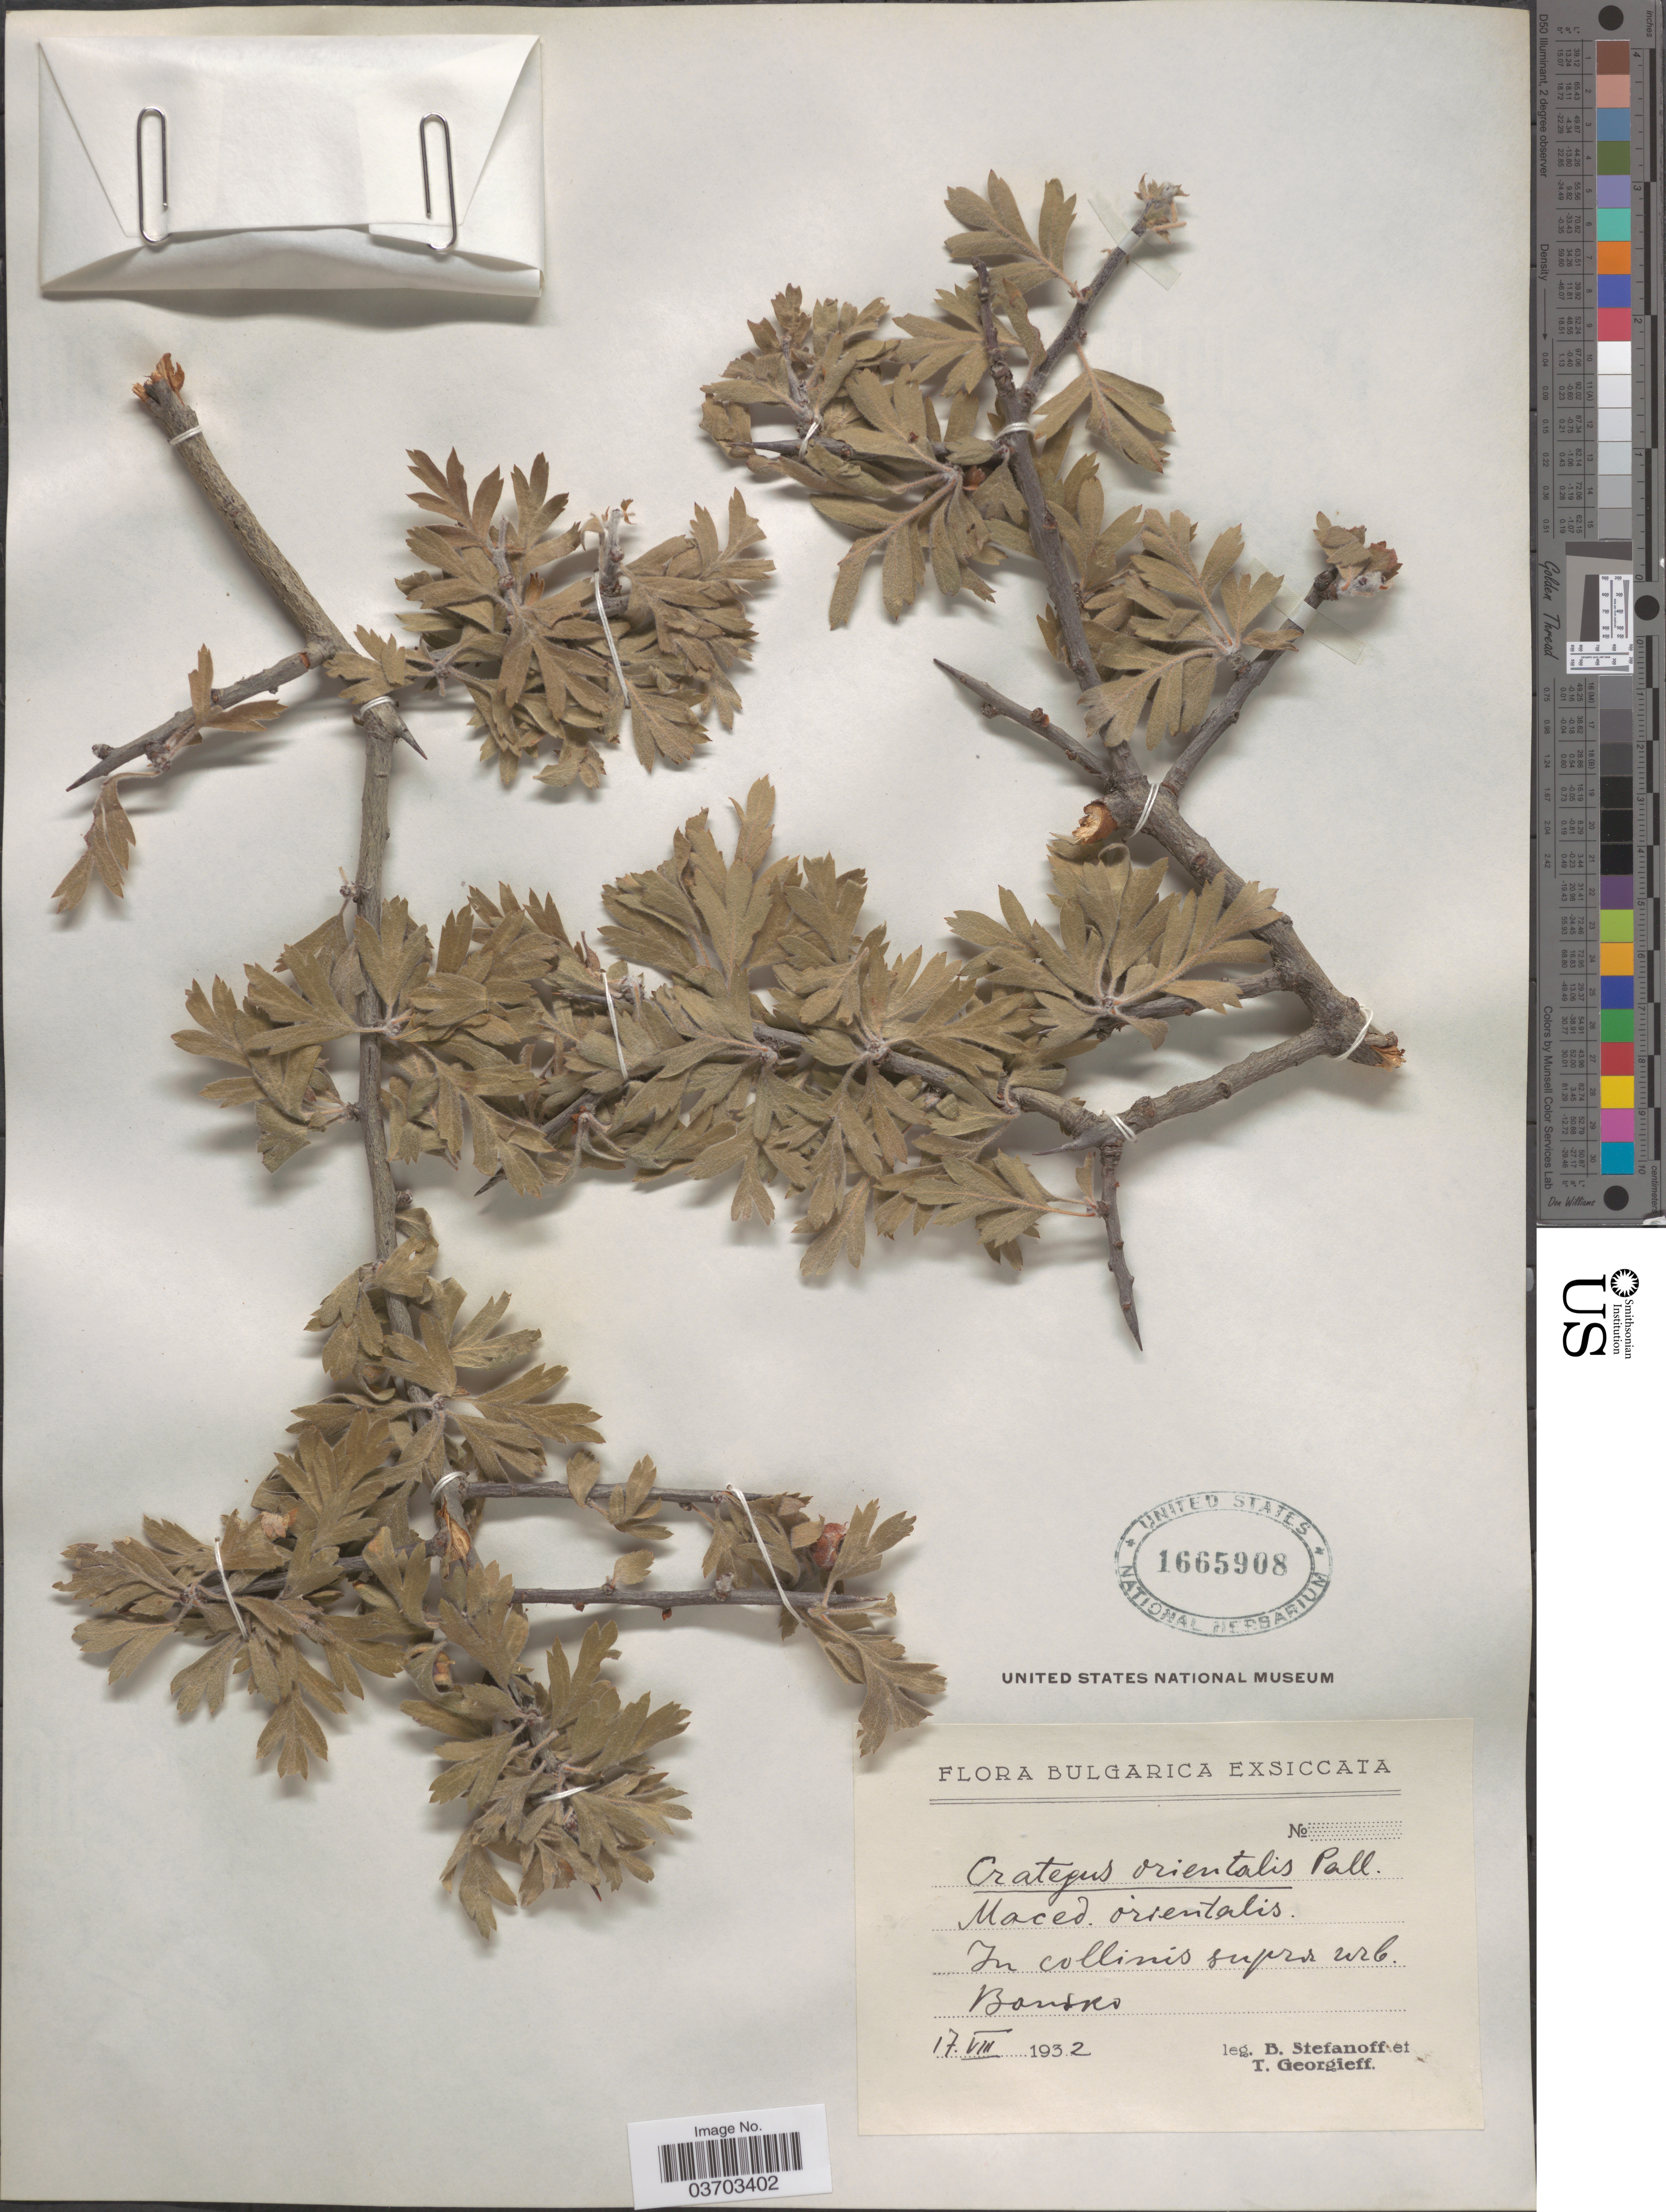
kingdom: Plantae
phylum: Tracheophyta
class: Magnoliopsida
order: Rosales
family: Rosaceae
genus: Crataegus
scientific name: Crataegus orientalis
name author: M. Bieb.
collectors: B. Stefanoff & T. Georgieff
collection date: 1932-08-17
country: Bulgaria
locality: Maced. orientalis. In collinis supra urb. Bansko.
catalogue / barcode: US 1665908